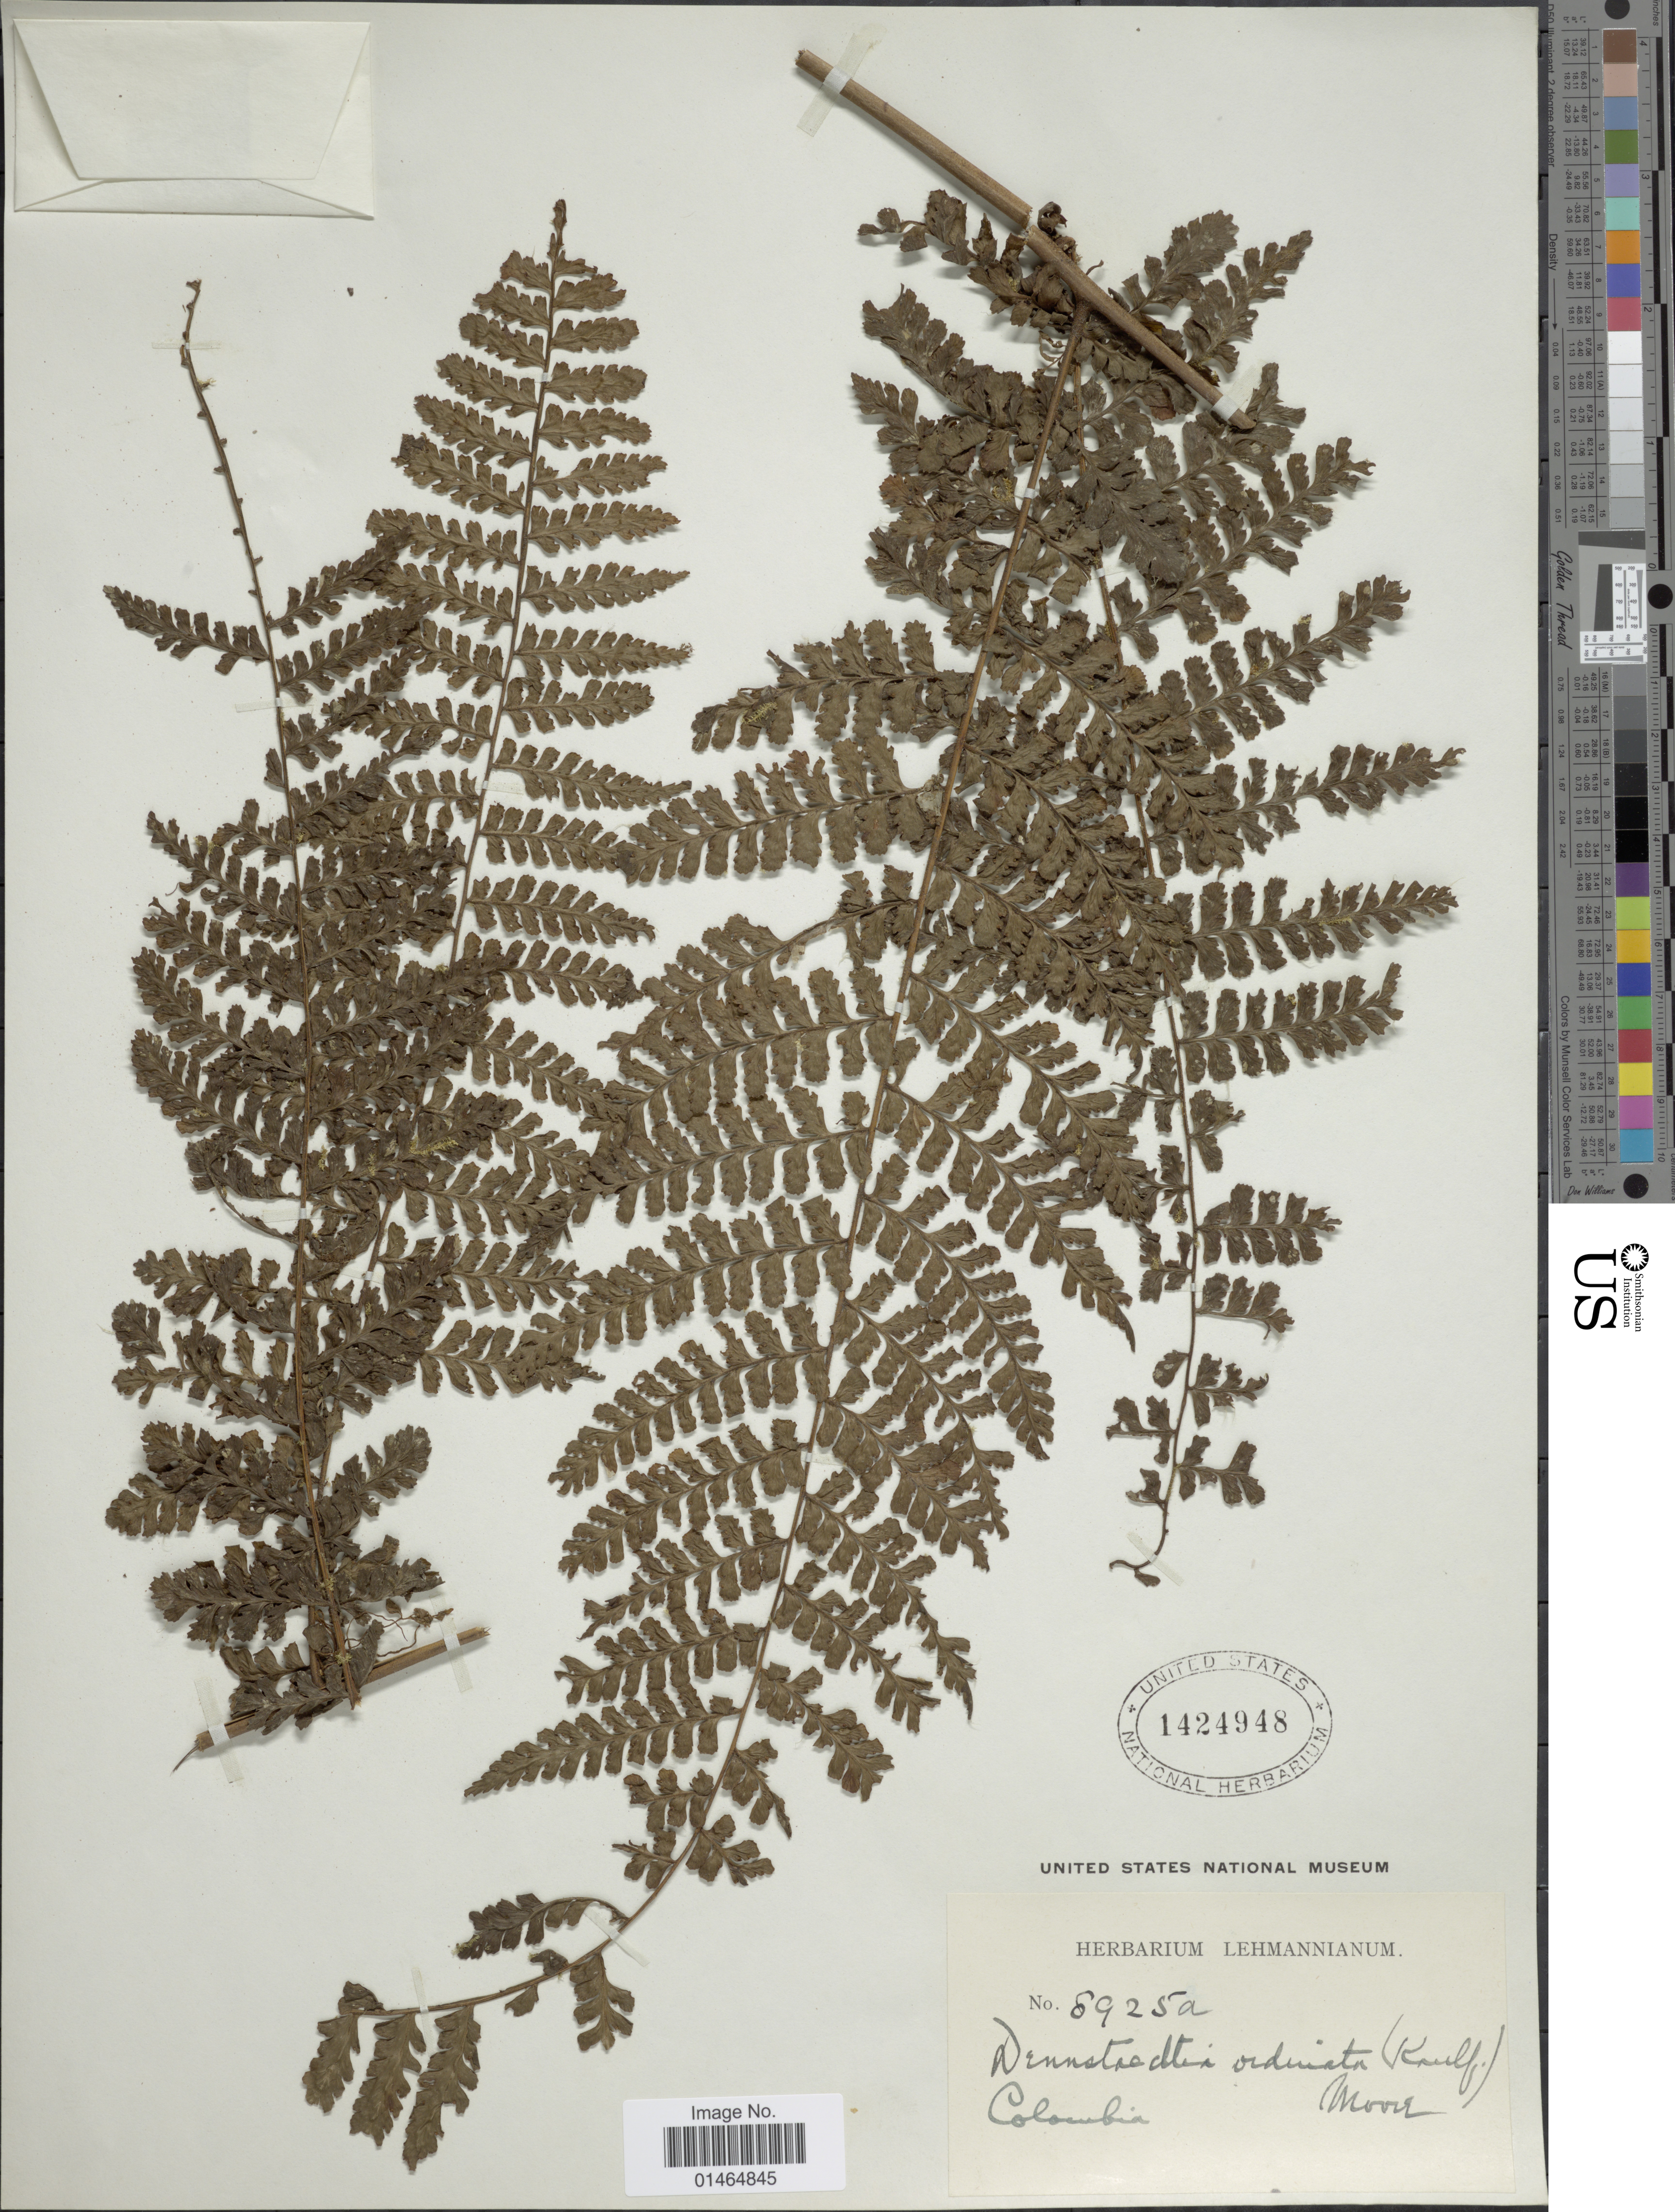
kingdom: Plantae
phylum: Tracheophyta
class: Polypodiopsida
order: Polypodiales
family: Dennstaedtiaceae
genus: Dennstaedtia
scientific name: Dennstaedtia obtusifolia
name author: (Willd.) T. Moore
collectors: ex herb. Lehmannianum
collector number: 8925a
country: Colombia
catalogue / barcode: US 1424948